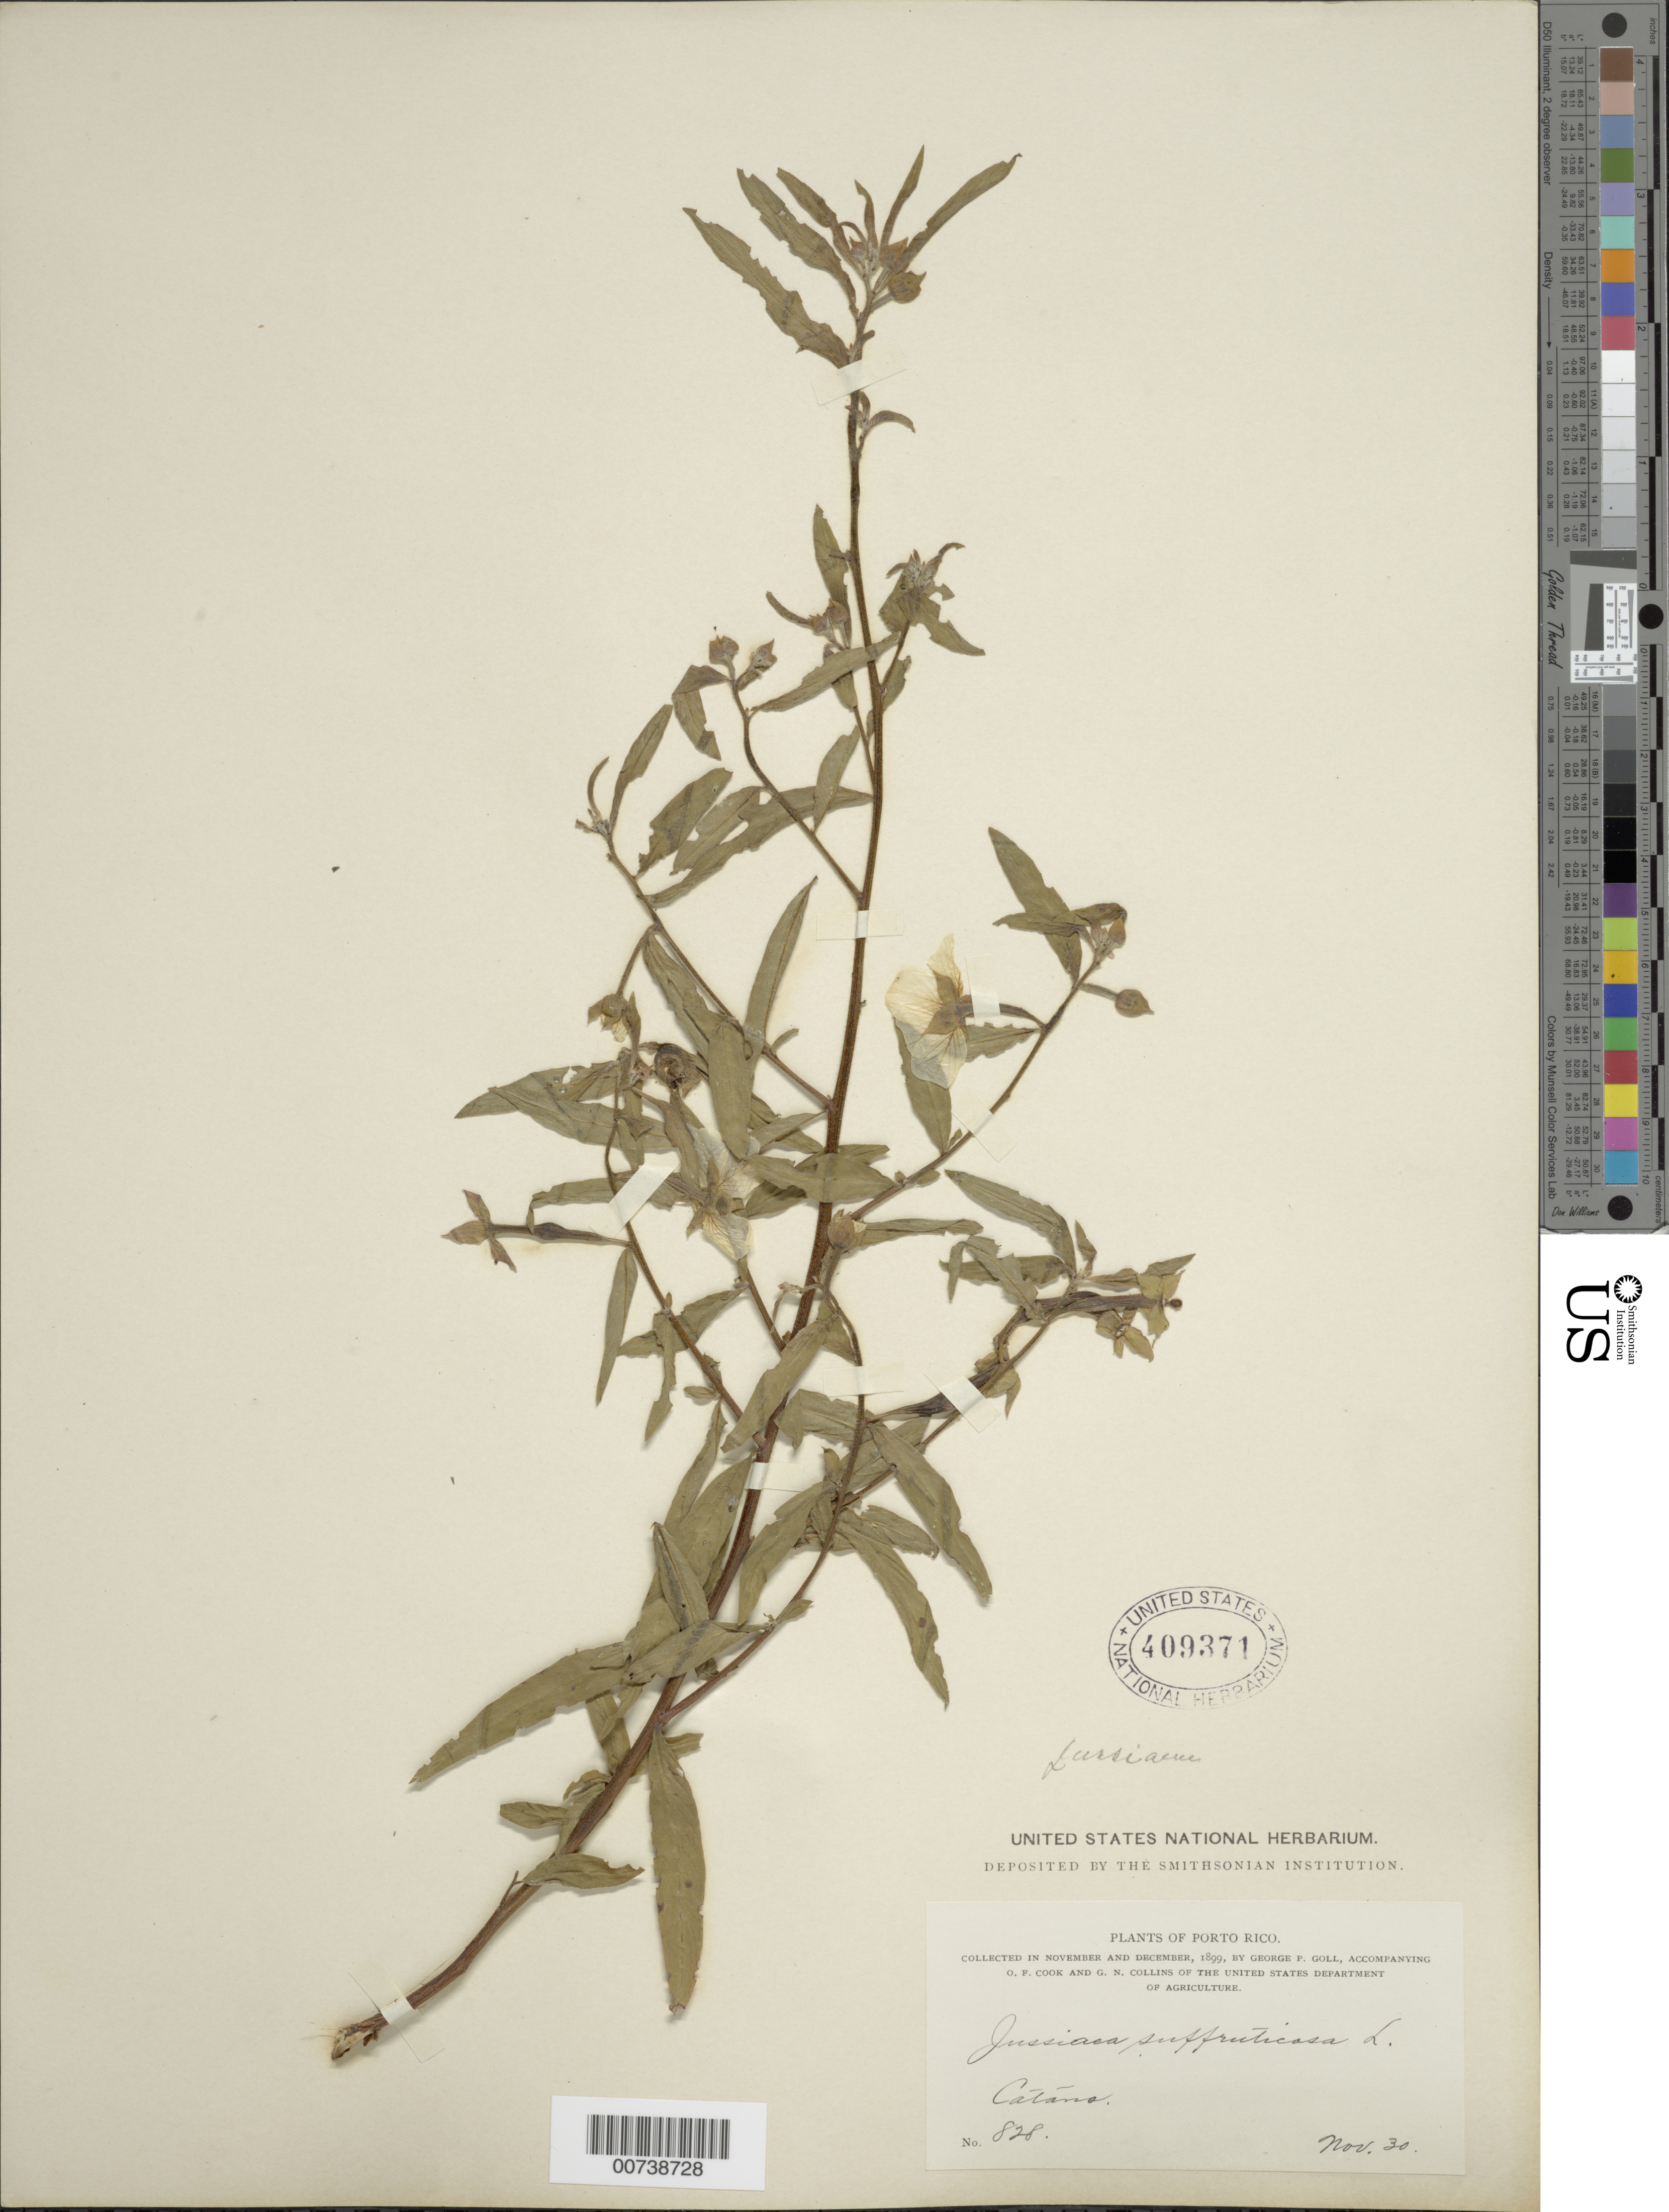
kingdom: Plantae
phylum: Tracheophyta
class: Magnoliopsida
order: Myrtales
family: Onagraceae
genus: Ludwigia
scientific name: Ludwigia octovalvis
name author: (Jacq.) P.H. Raven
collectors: G. Goll, O. F. Cook & G. N. Collins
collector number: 828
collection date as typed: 30 Nov 1899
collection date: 1899-11-30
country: Puerto Rico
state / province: Cataño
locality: Cataño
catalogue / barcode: US 409371